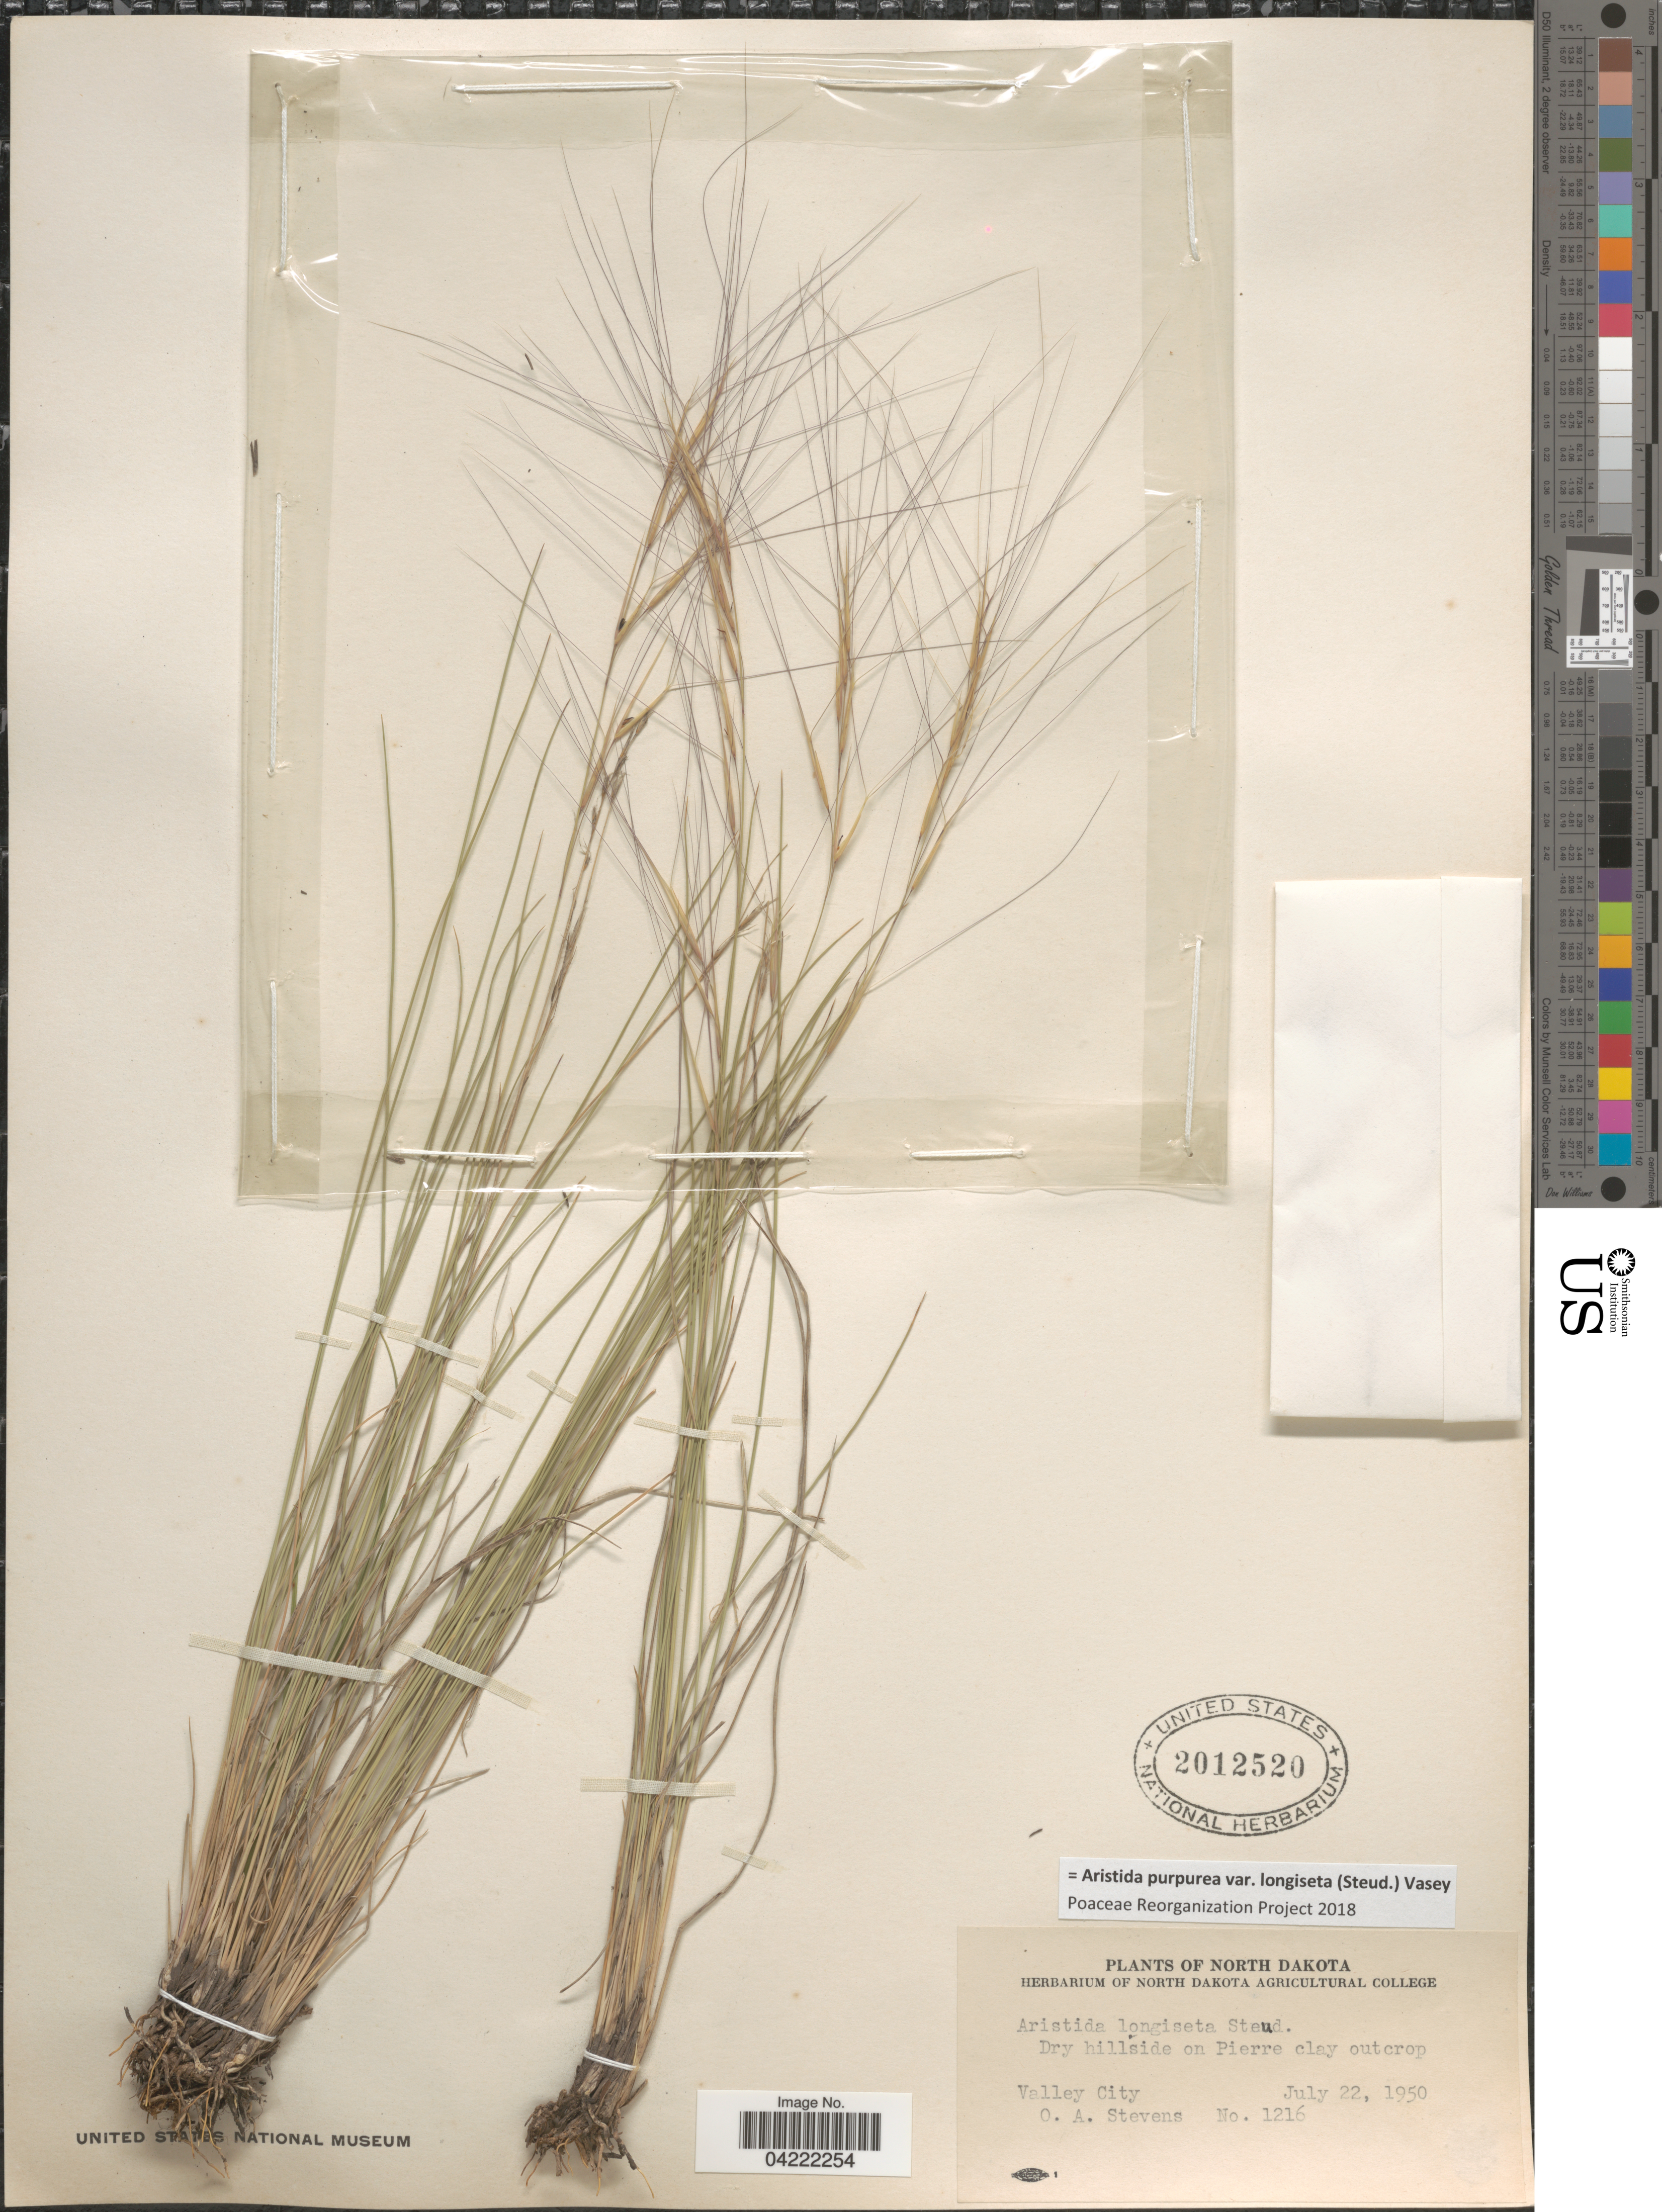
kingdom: Plantae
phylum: Tracheophyta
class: Liliopsida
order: Poales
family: Poaceae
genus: Aristida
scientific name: Aristida purpurea var. longiseta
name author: (Steud.) Vasey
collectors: O. A. Stevens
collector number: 1216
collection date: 1950-07-22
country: United States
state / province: North Dakota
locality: Dry hillside on Pierre clay outcrop. Valley City.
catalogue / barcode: US 2012520